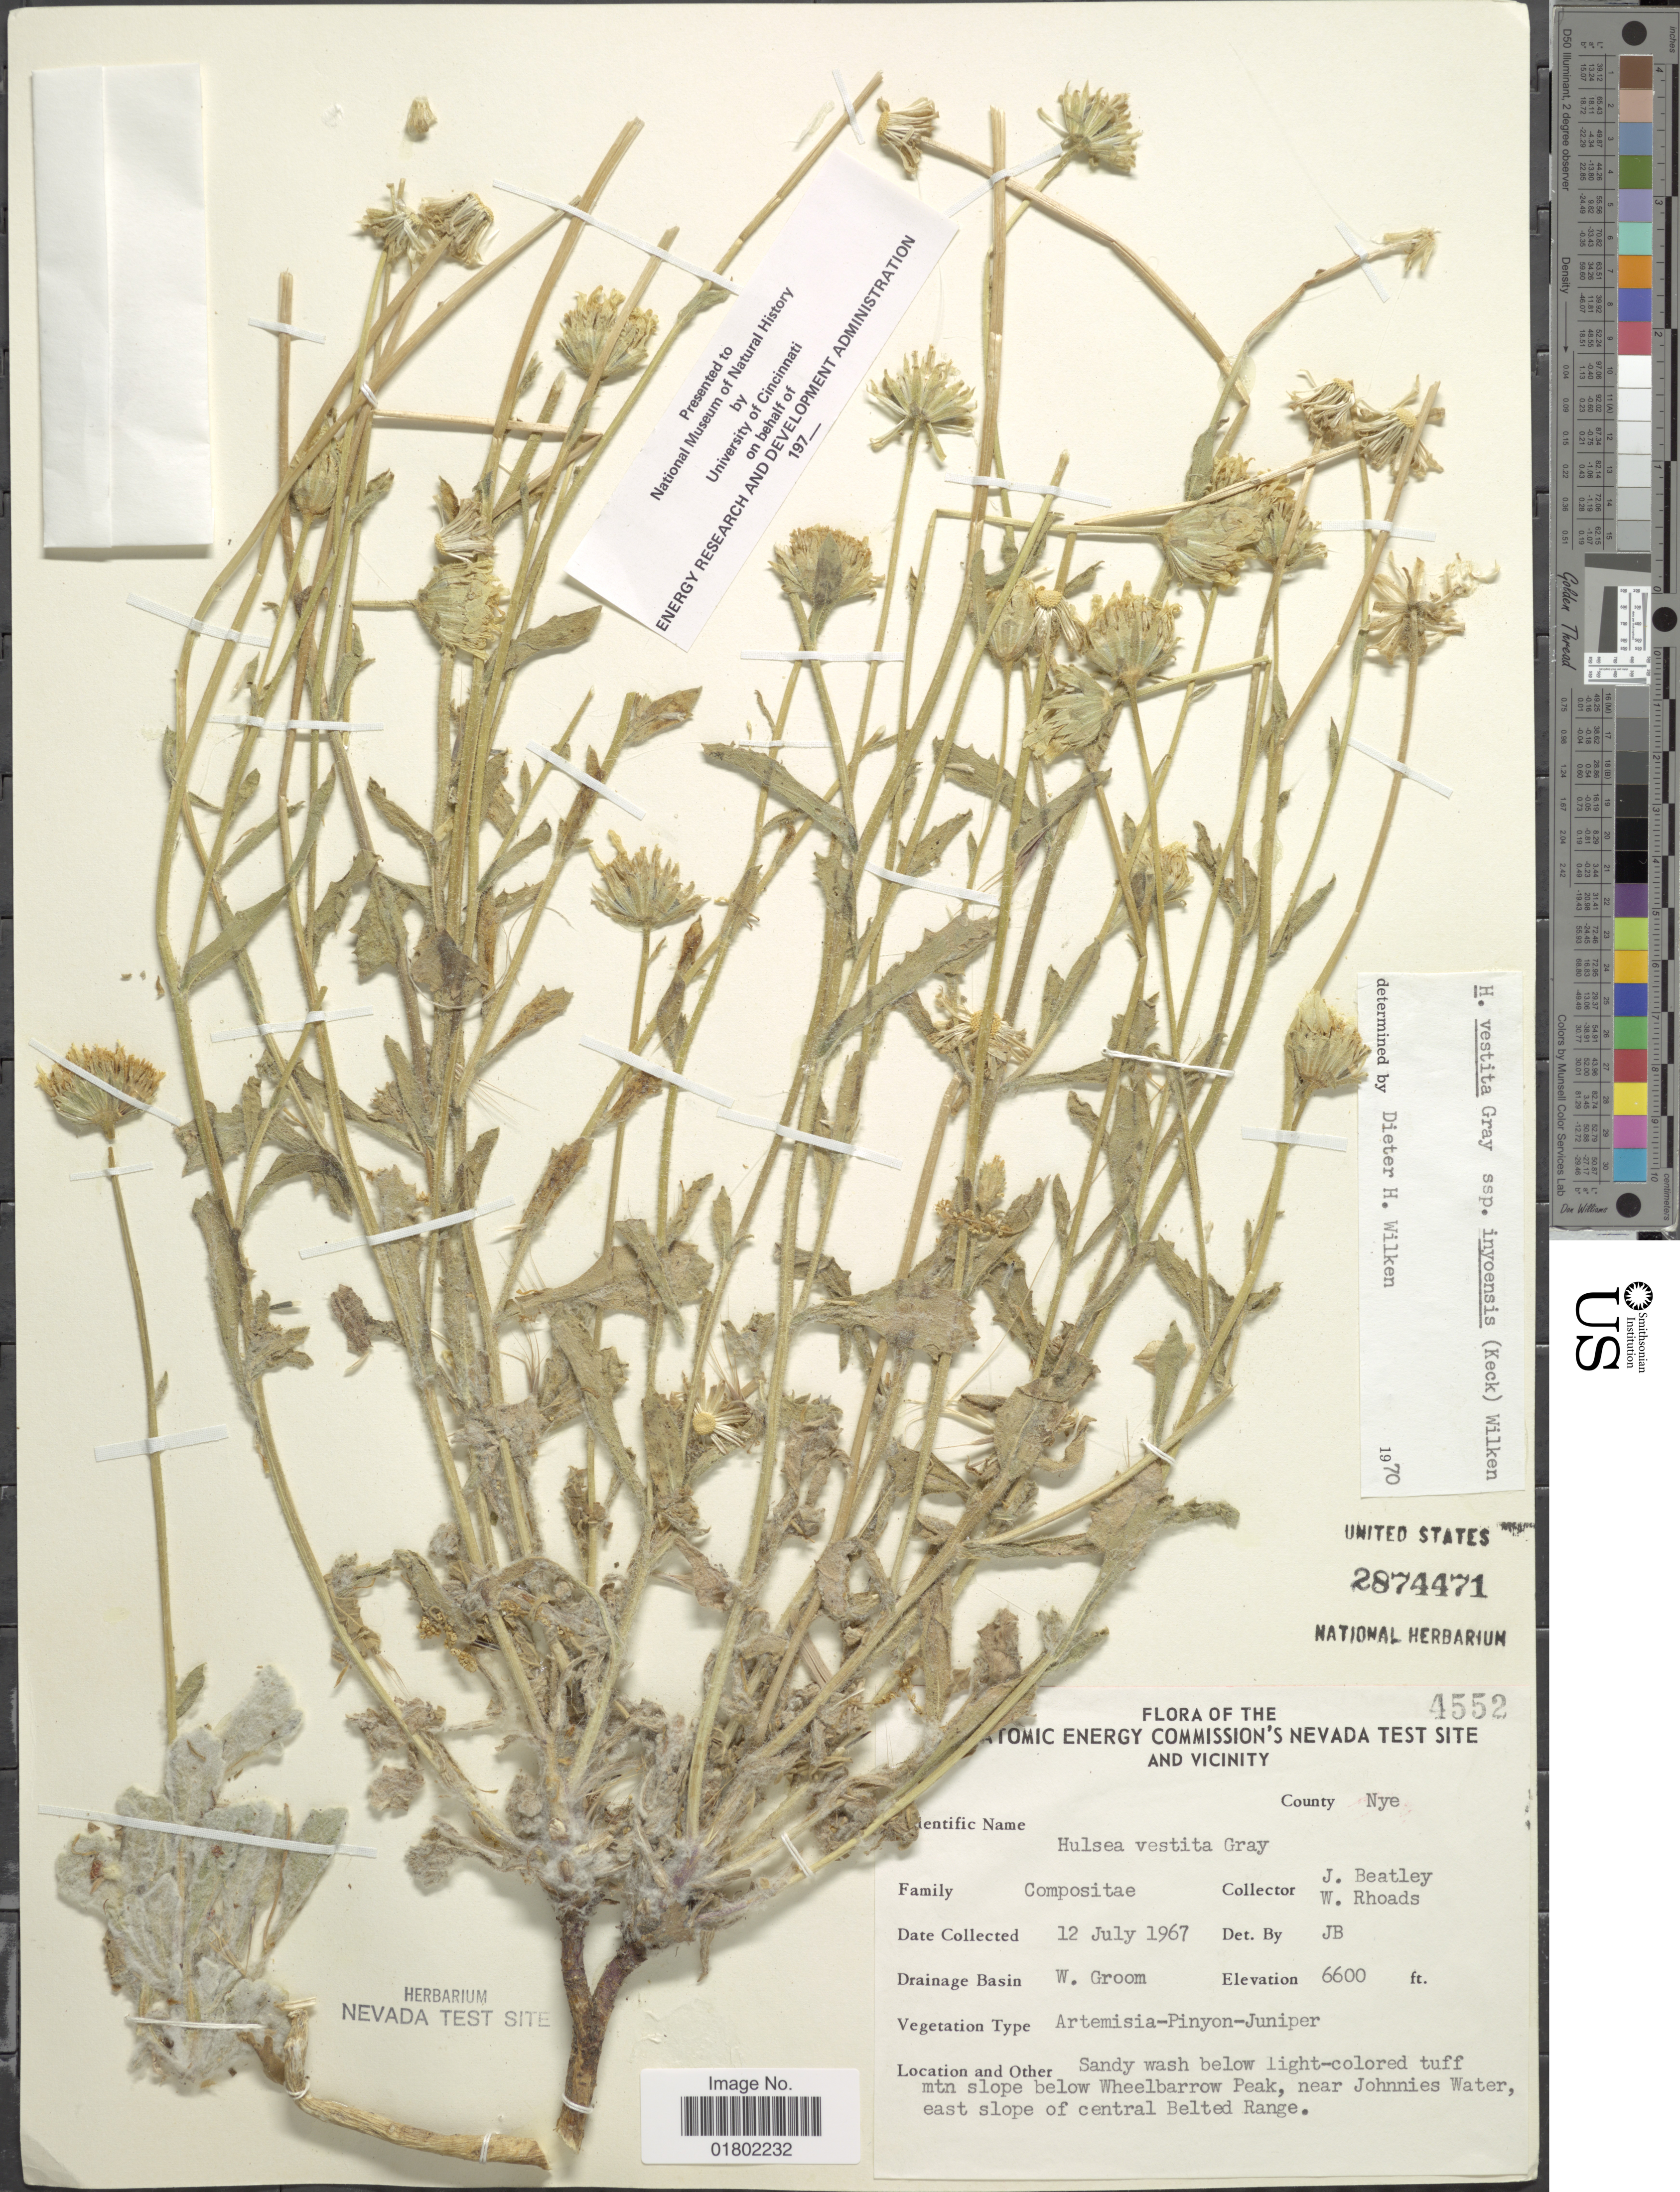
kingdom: Plantae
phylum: Tracheophyta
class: Magnoliopsida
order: Asterales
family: Asteraceae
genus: Hulsea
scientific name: Hulsea vestita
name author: A. Gray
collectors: J. C. Beatley & W. Rhoads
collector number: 4552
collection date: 1967-07-12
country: United States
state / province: Nevada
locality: U. S. Atomic Energy Commission's Nevada Test Site and Vicinity, County Nye, W. Groom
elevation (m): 2012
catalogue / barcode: US 2874471